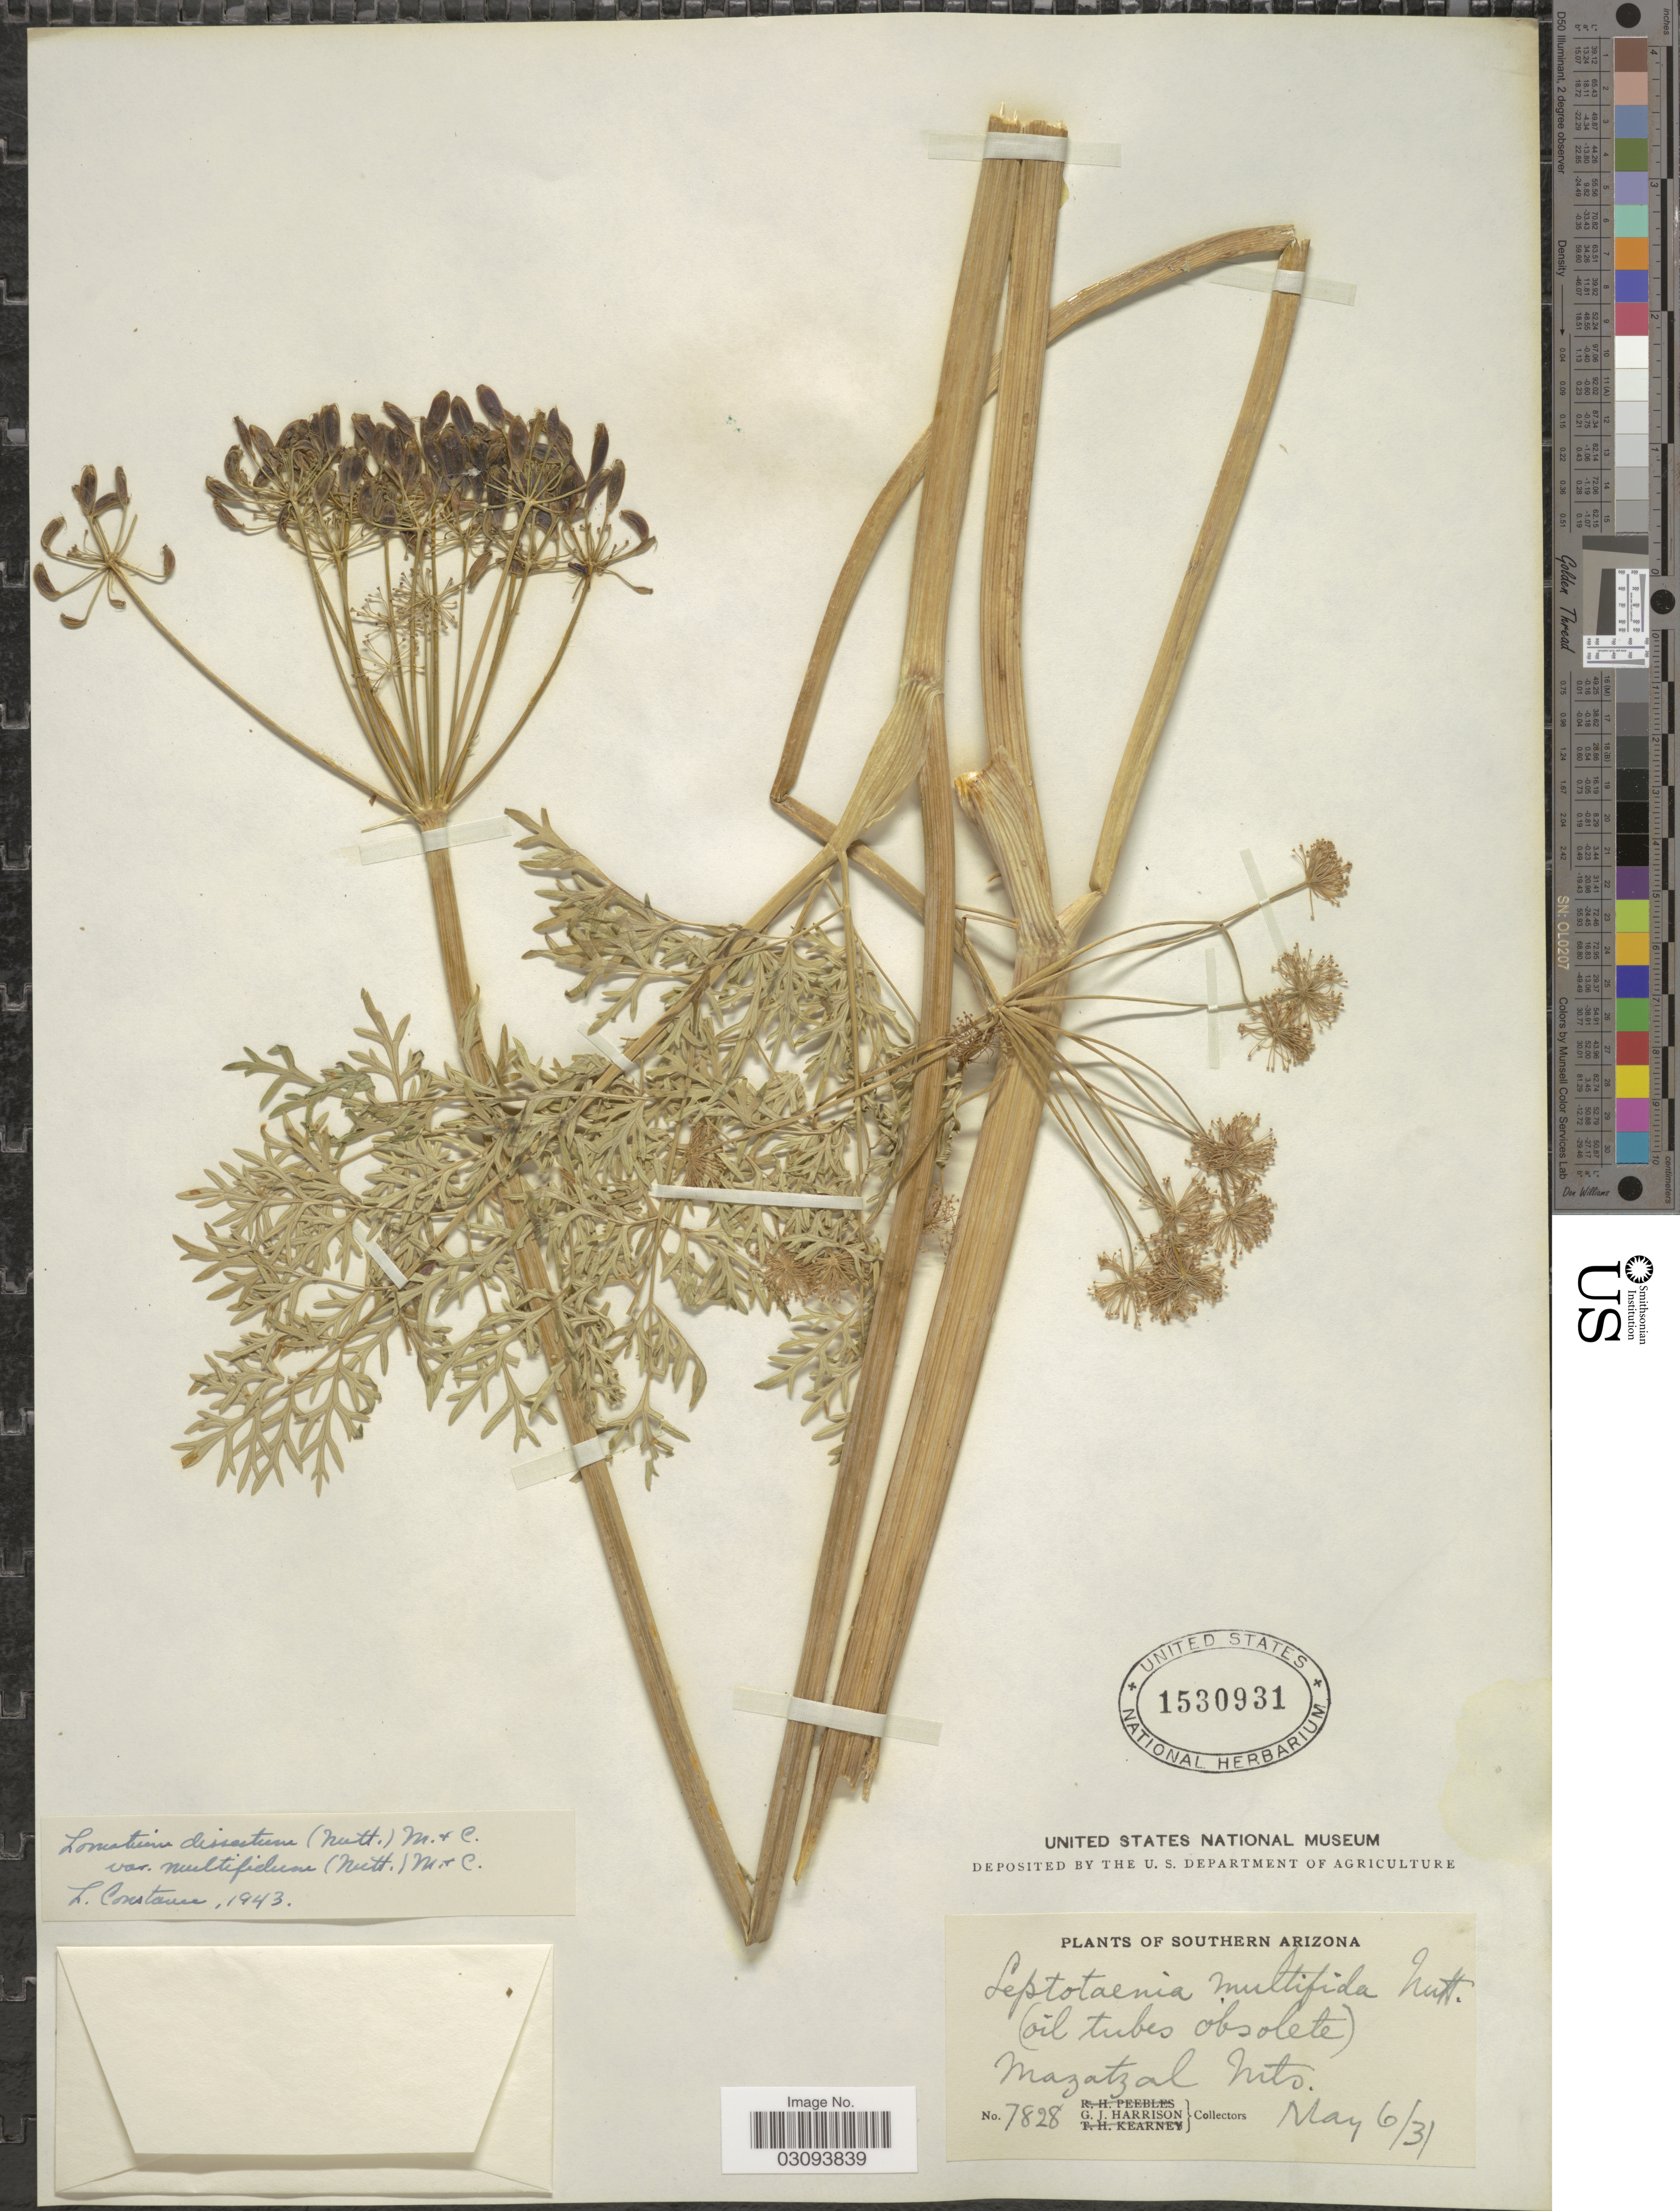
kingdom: Plantae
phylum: Tracheophyta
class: Magnoliopsida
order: Apiales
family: Apiaceae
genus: Lomatium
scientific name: Lomatium dissectum var. multifidum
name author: (Nutt.) Mathias & Constance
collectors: G. J. Harrison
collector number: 7828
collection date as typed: Transcribed d/m/y: 6/5/31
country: United States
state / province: Arizona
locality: Southern Arizona. Mazatzal Mts.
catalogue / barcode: US 1530931